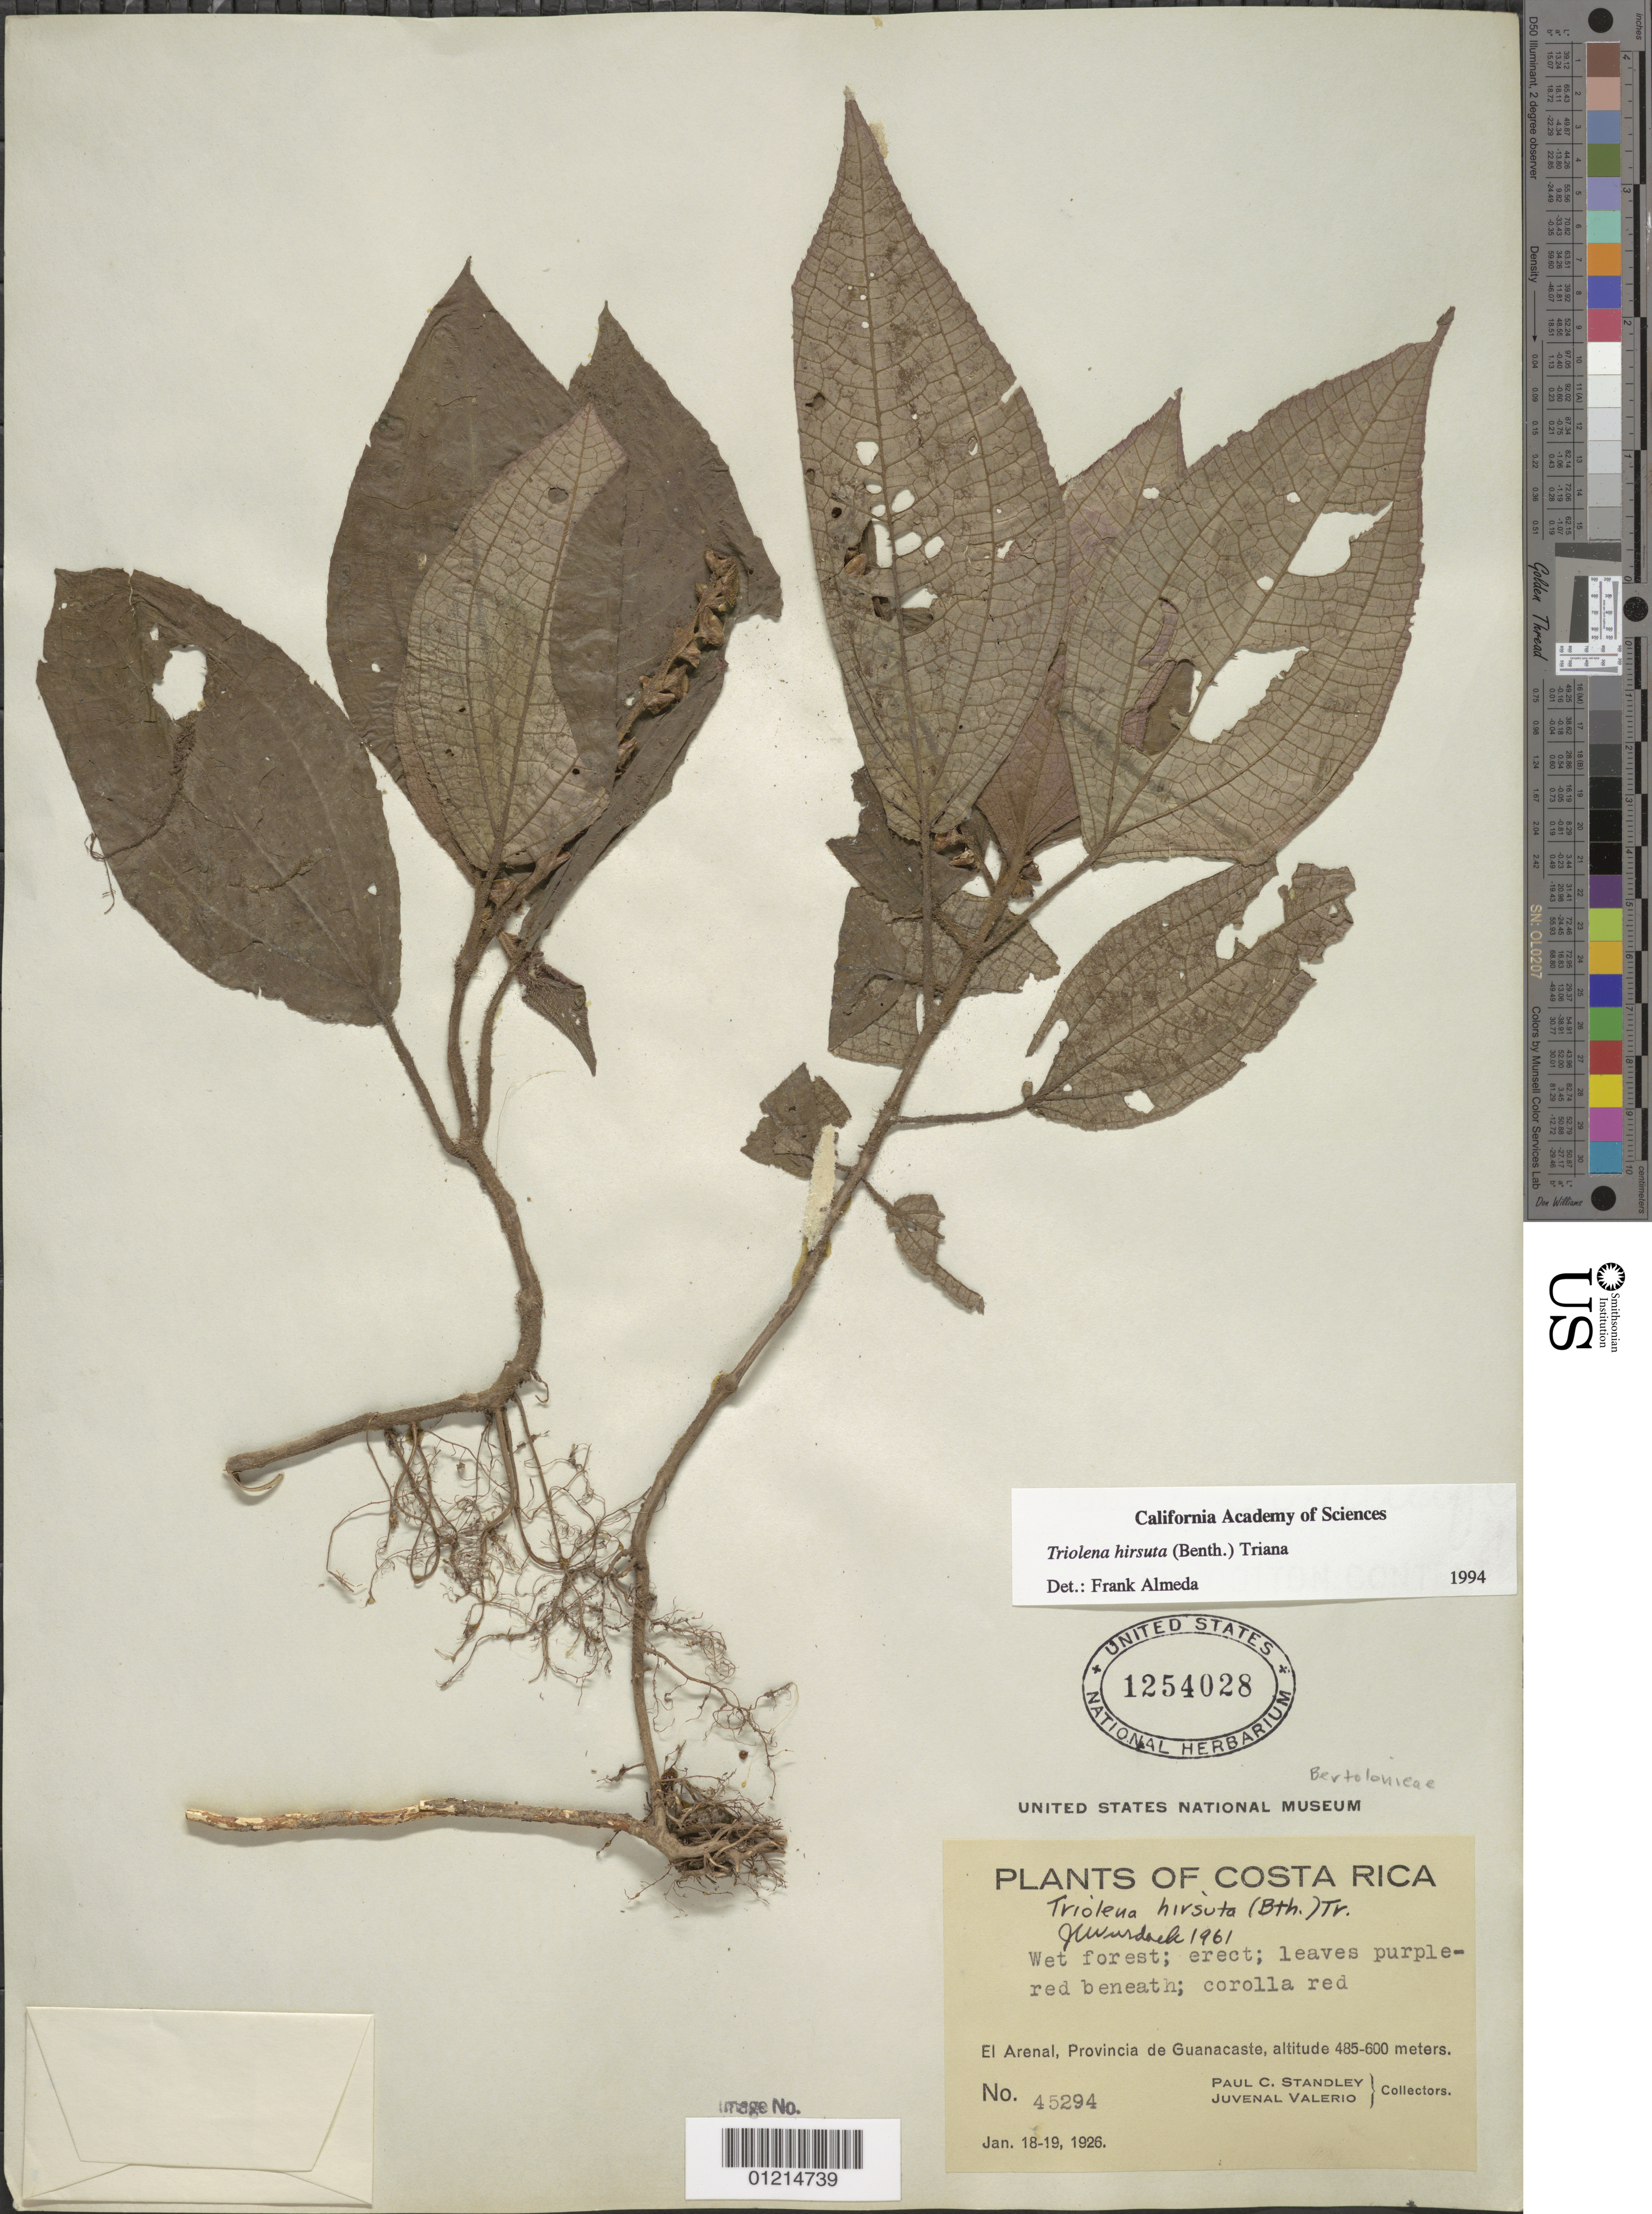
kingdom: Plantae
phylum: Tracheophyta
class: Magnoliopsida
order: Myrtales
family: Melastomataceae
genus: Triolena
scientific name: Triolena hirsuta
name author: (Benth.) Triana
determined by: Almeda, F.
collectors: P. C. Standley & J. Valerio R.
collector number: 45294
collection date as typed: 18 Jan 1926 and 19 Jan 1926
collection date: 1926-01-18,1926-01-19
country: Costa Rica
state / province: Guanacaste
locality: El Arenal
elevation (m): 485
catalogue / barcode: US 1254028